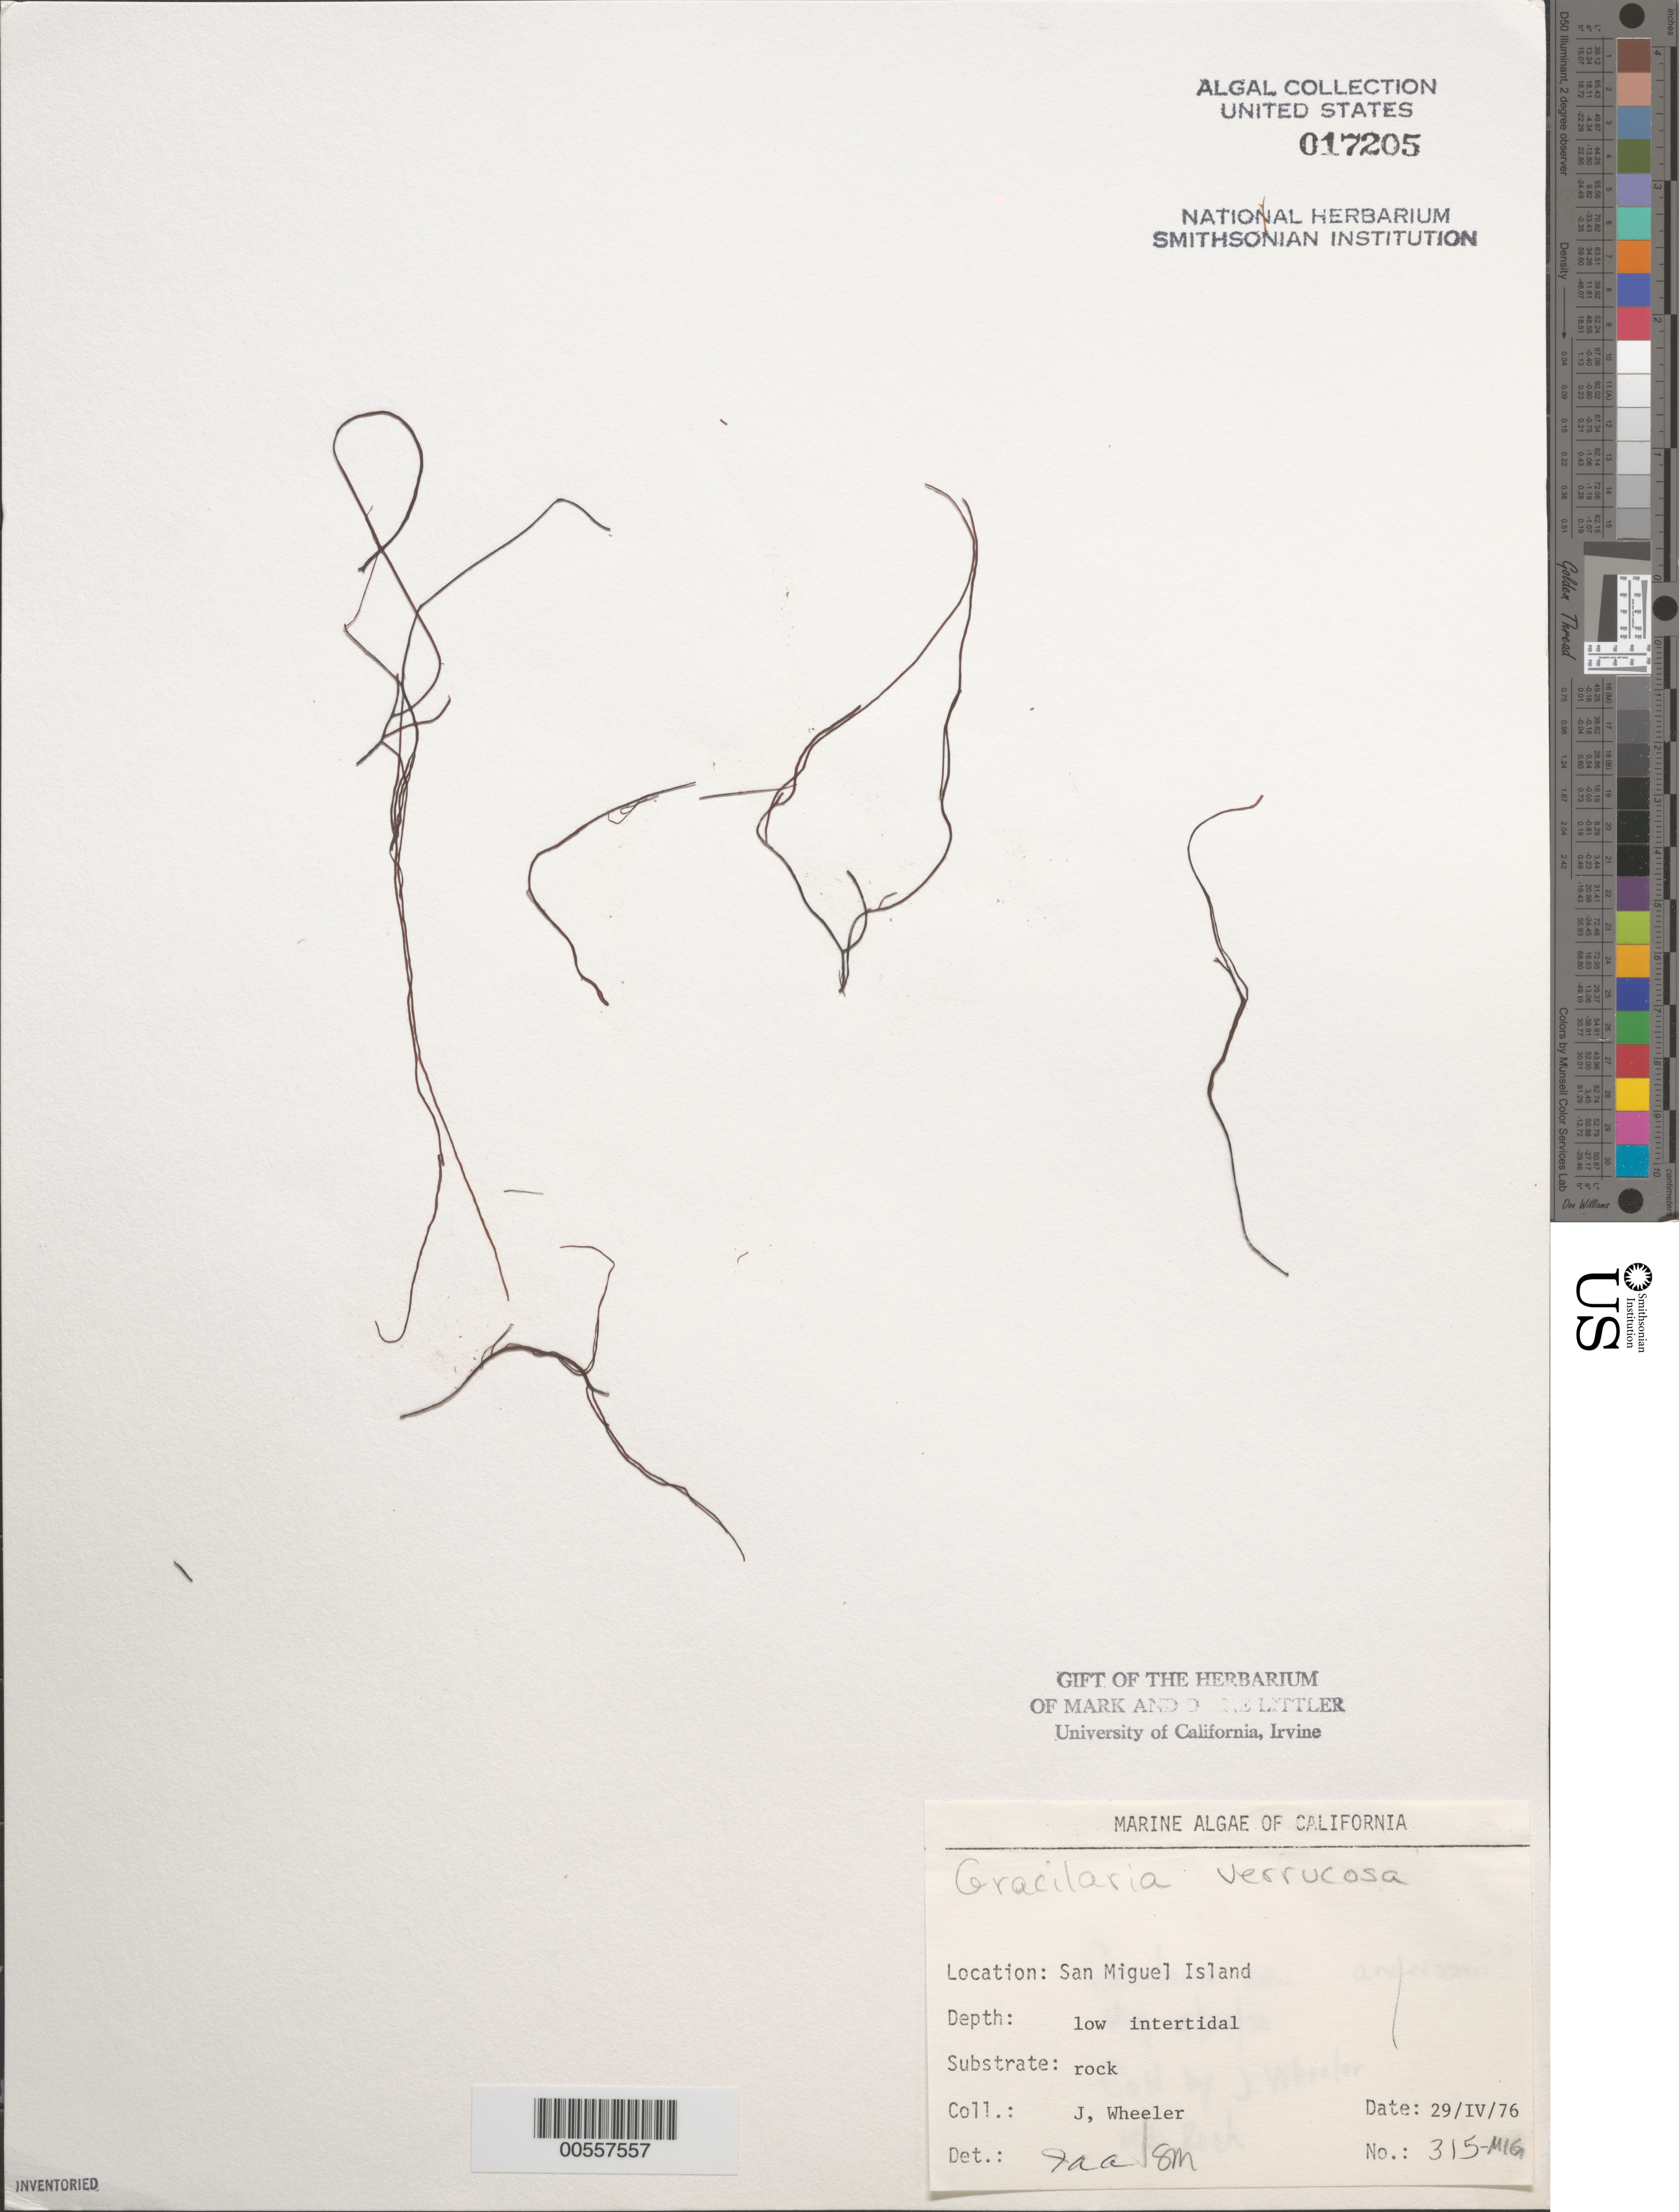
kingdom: Plantae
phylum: Rhodophyta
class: Florideophyceae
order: Gracilariales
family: Gracilariaceae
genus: Gracilariopsis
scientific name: Gracilariopsis longissima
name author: (S.G. Gmel.) Steentoft et al.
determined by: Algae name updating Project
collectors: J. L. Wheeler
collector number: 315-MIG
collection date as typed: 29 Apr 1976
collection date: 1976-04-29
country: United States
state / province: California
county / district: Santa Barbara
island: San Miguel Island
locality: Cuyler Harbor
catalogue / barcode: US 17205